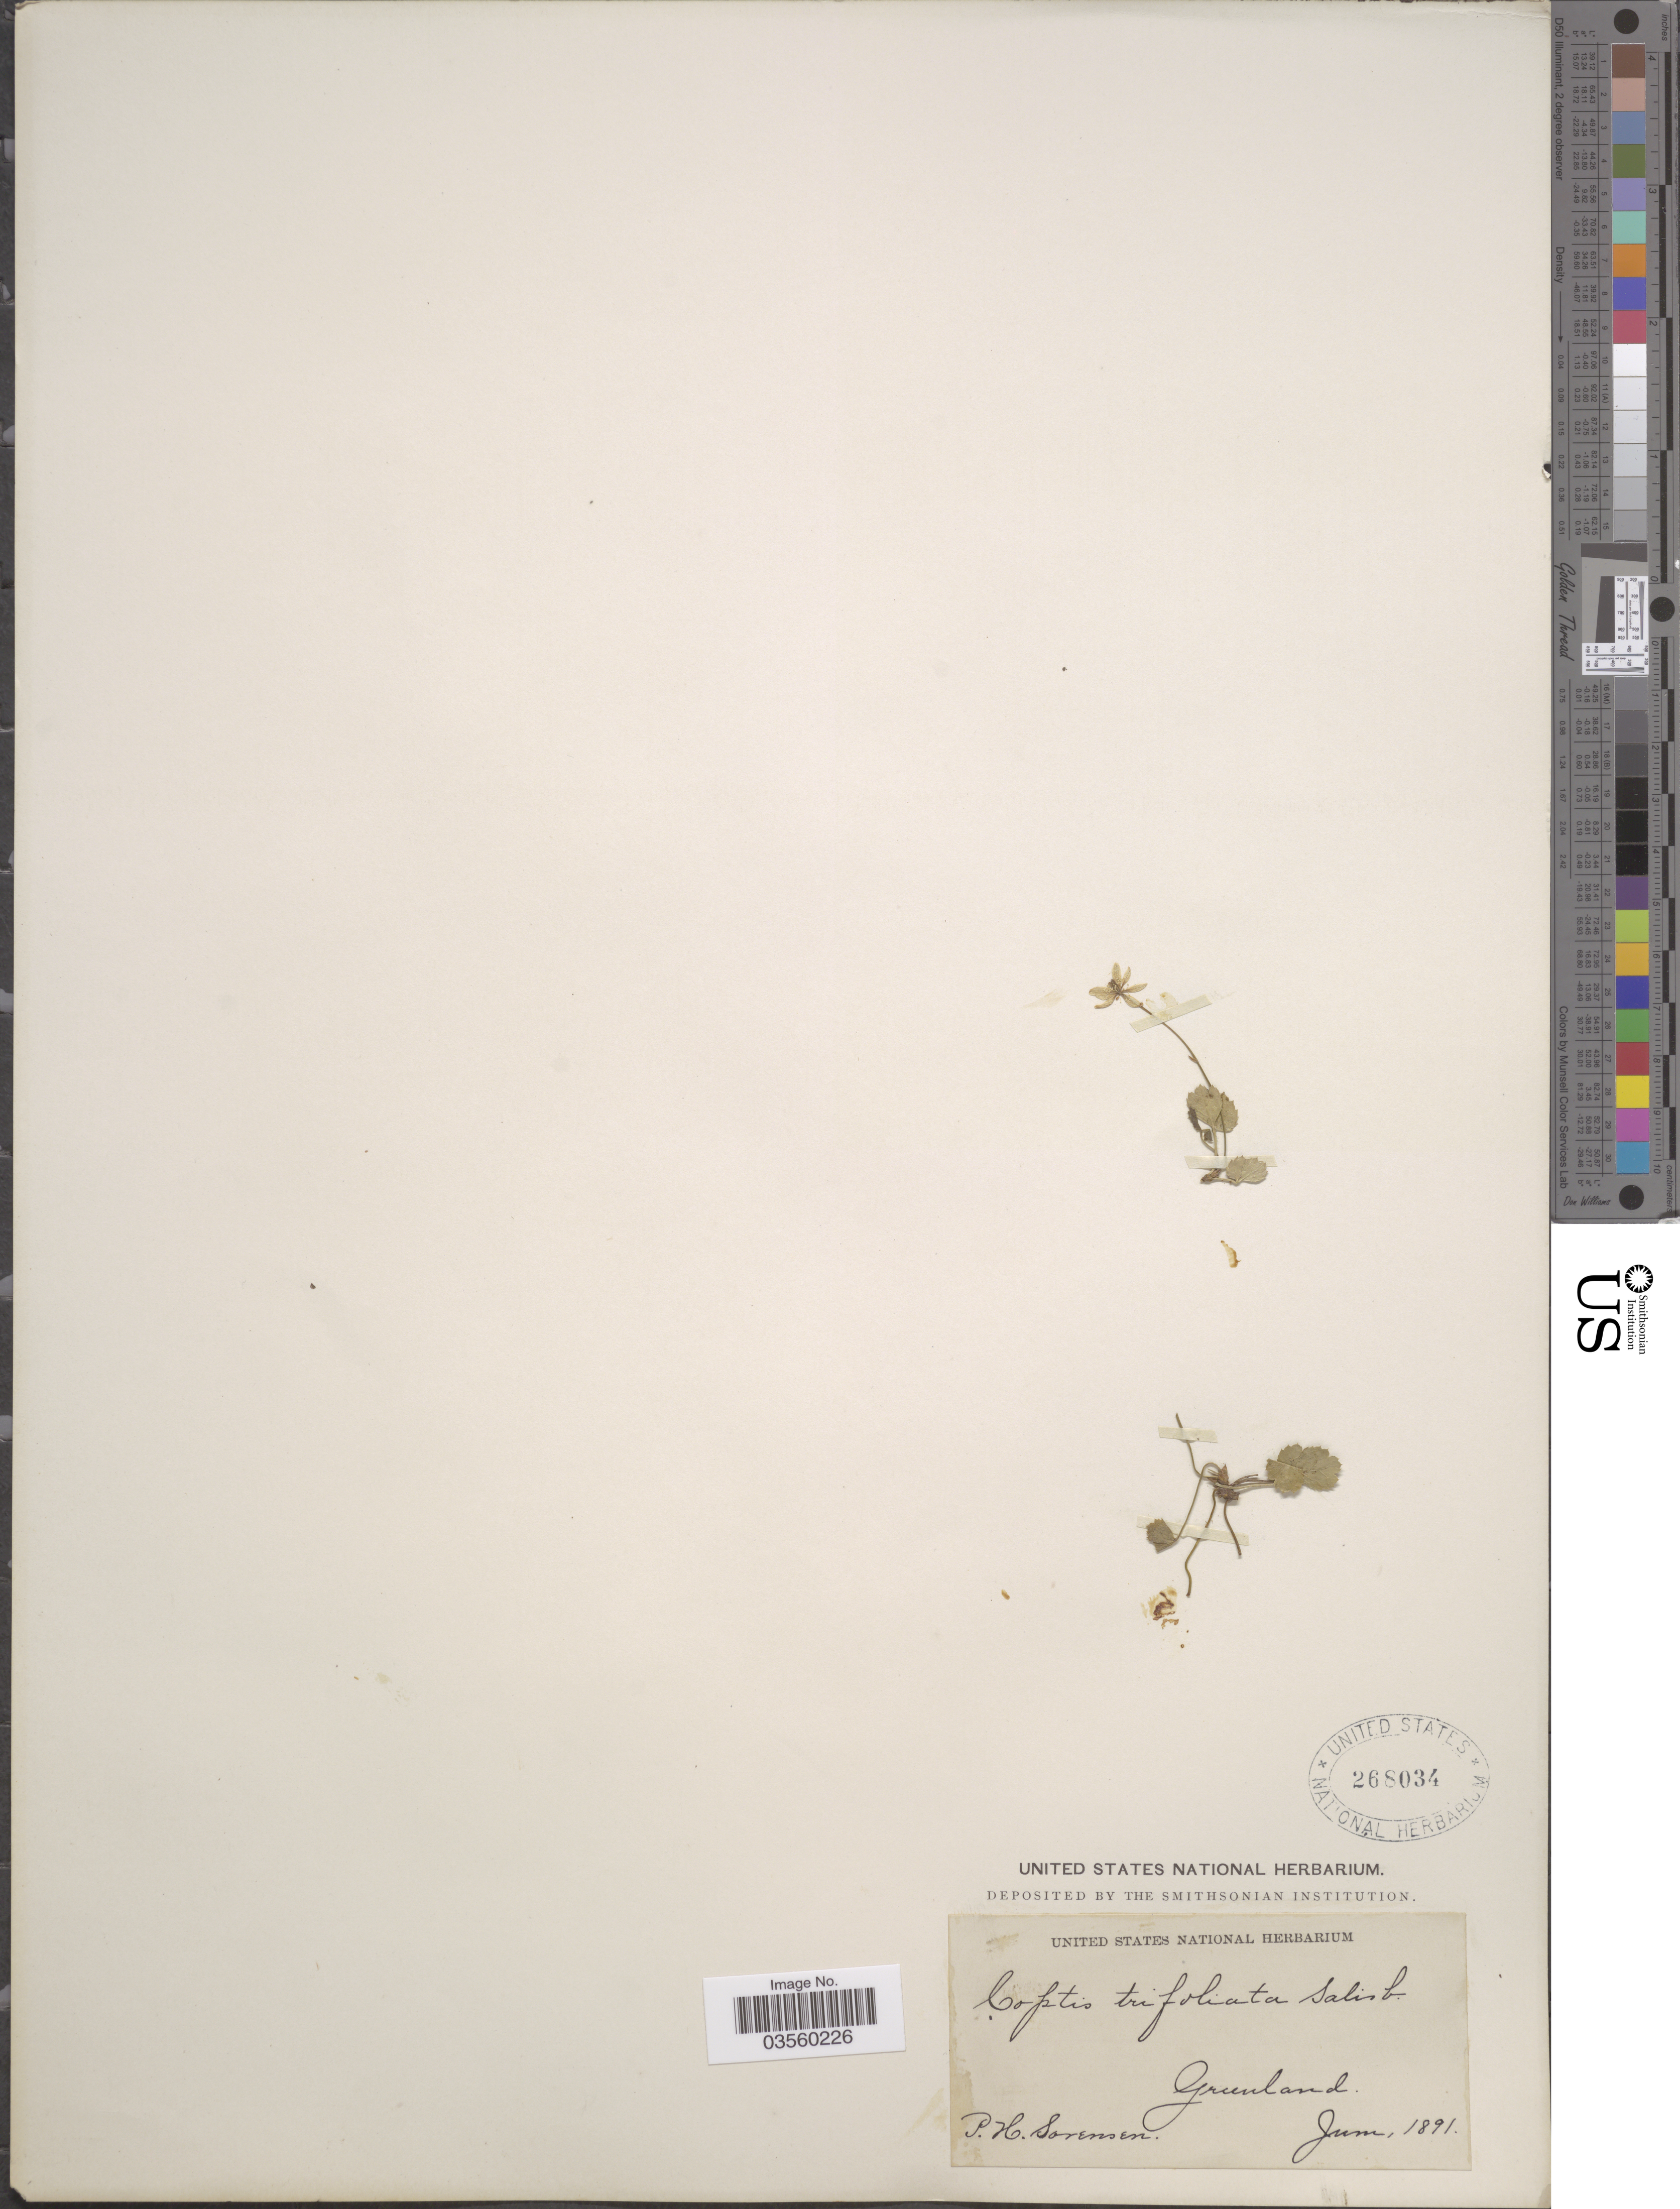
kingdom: Plantae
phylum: Tracheophyta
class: Magnoliopsida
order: Ranunculales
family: Ranunculaceae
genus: Coptis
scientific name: Coptis trifolia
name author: (L.) Salisb.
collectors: P. Sorensen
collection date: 1891-06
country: Greenland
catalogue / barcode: US 268034